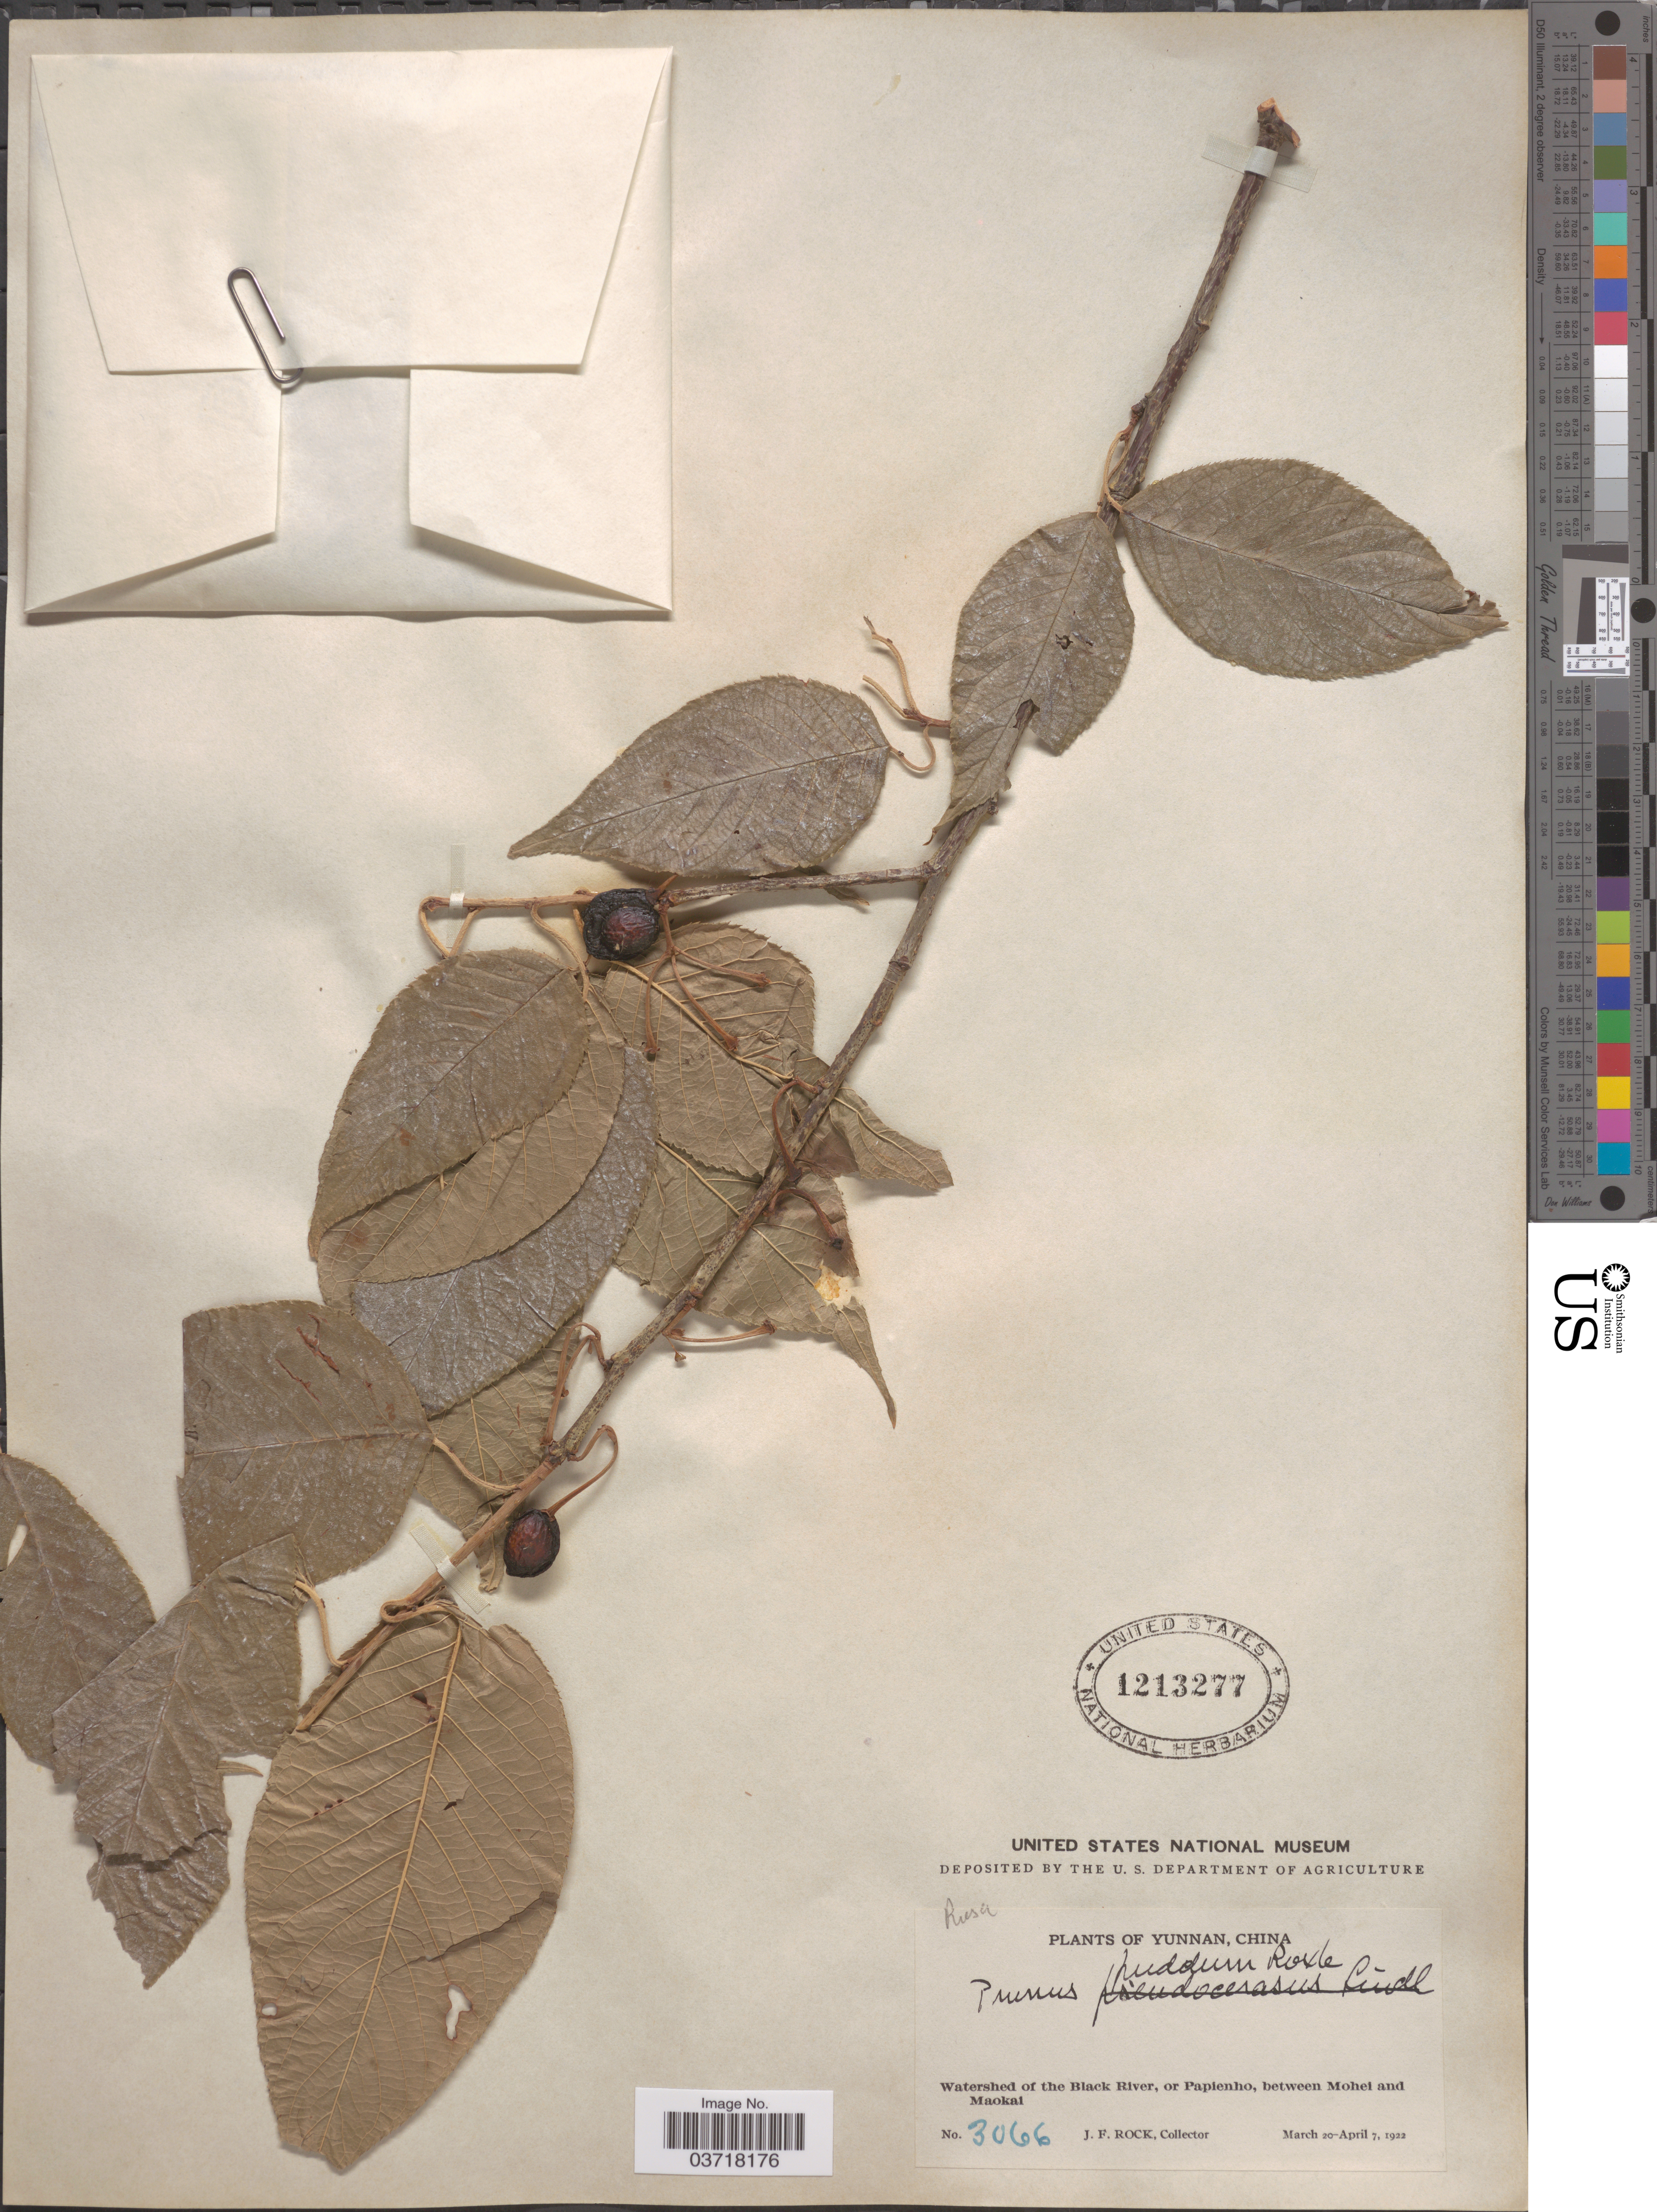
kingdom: Plantae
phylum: Tracheophyta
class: Magnoliopsida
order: Rosales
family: Rosaceae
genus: Prunus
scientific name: Prunus puddum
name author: Stokes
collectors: J. Rock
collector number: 3066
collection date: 1922-03-20/1922-04-07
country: China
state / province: Yunnan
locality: Watershed of the Black River, or Papienho, between Mohei and Maokai.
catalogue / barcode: US 1213277